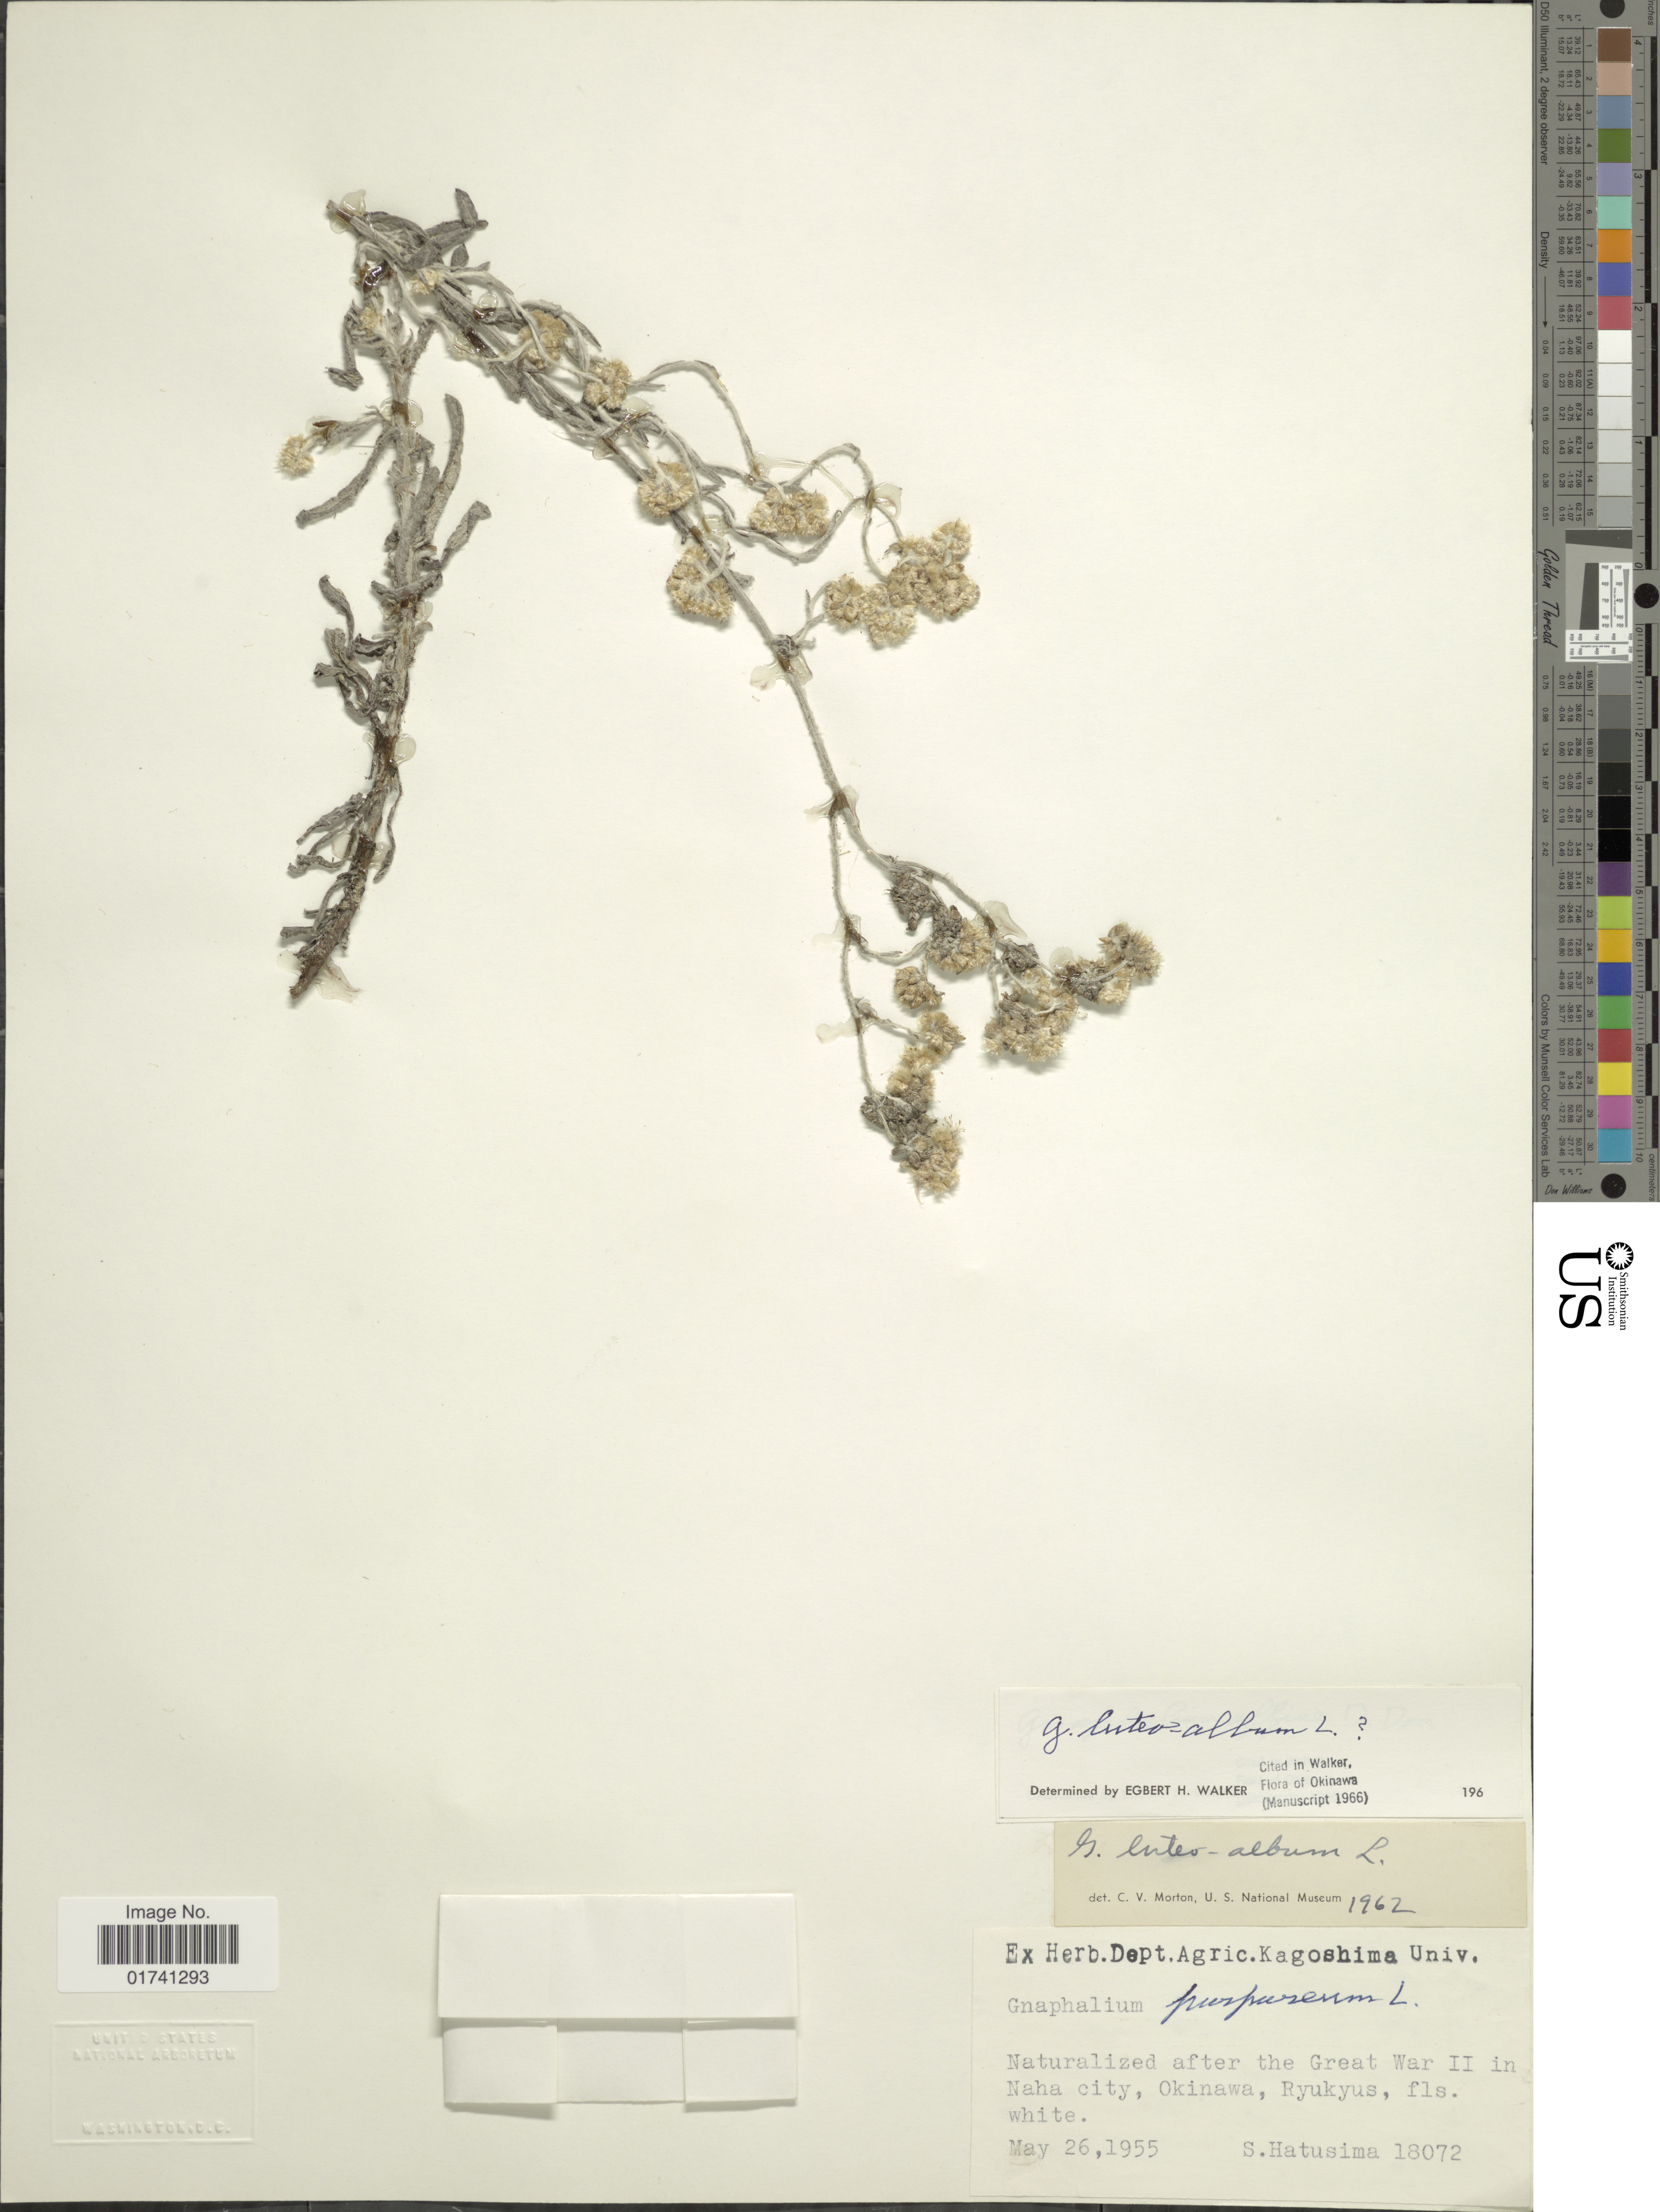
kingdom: Plantae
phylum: Tracheophyta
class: Magnoliopsida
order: Asterales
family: Asteraceae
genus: Laphangium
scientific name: Laphangium luteoalbum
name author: (L.) Tzvelev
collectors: S. Hatusima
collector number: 18072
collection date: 1955-05-26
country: Japan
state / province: Okinawa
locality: Okinawa, naturalized after the Great War II in Naha city, Ryukyu.